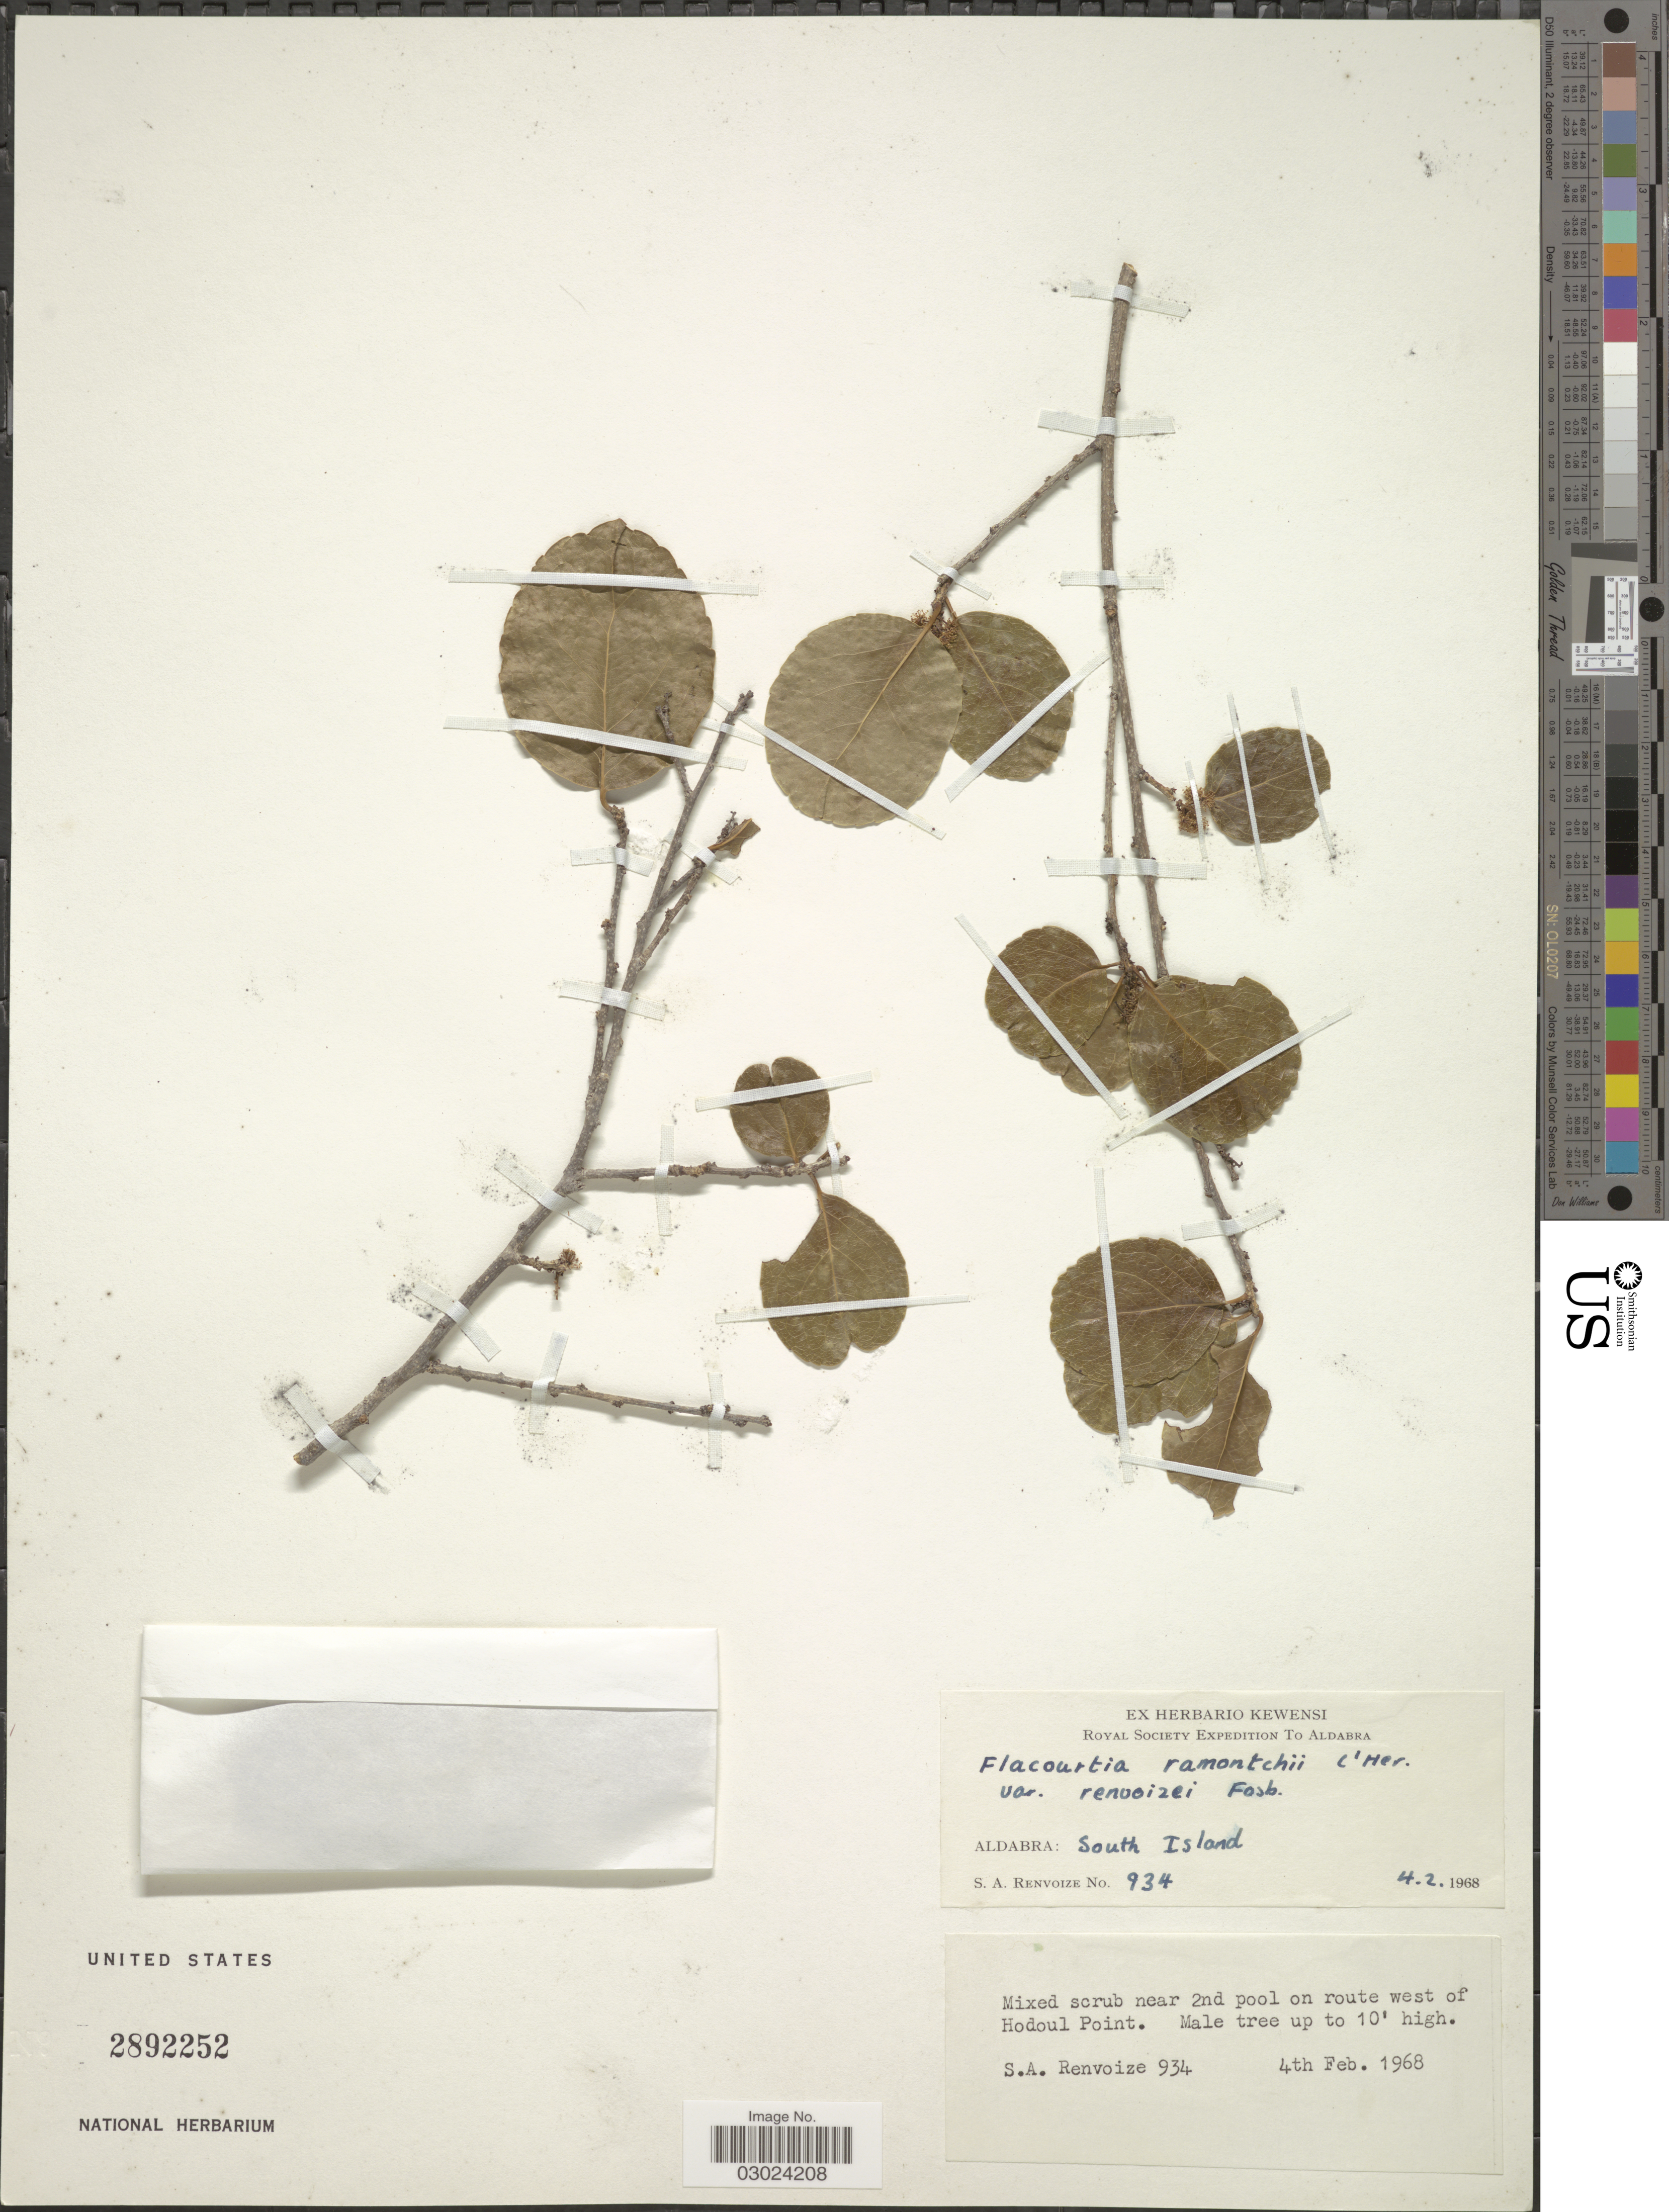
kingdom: Plantae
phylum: Tracheophyta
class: Magnoliopsida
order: Malpighiales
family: Salicaceae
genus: Flacourtia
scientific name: Flacourtia ramontchi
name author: L'Hér.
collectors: S. A. Renvoize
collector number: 934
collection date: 1968-02-04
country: Seychelles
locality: Aldabra: South Island. Near 2nd pool on route west of Hodoul Point.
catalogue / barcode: US 2892252